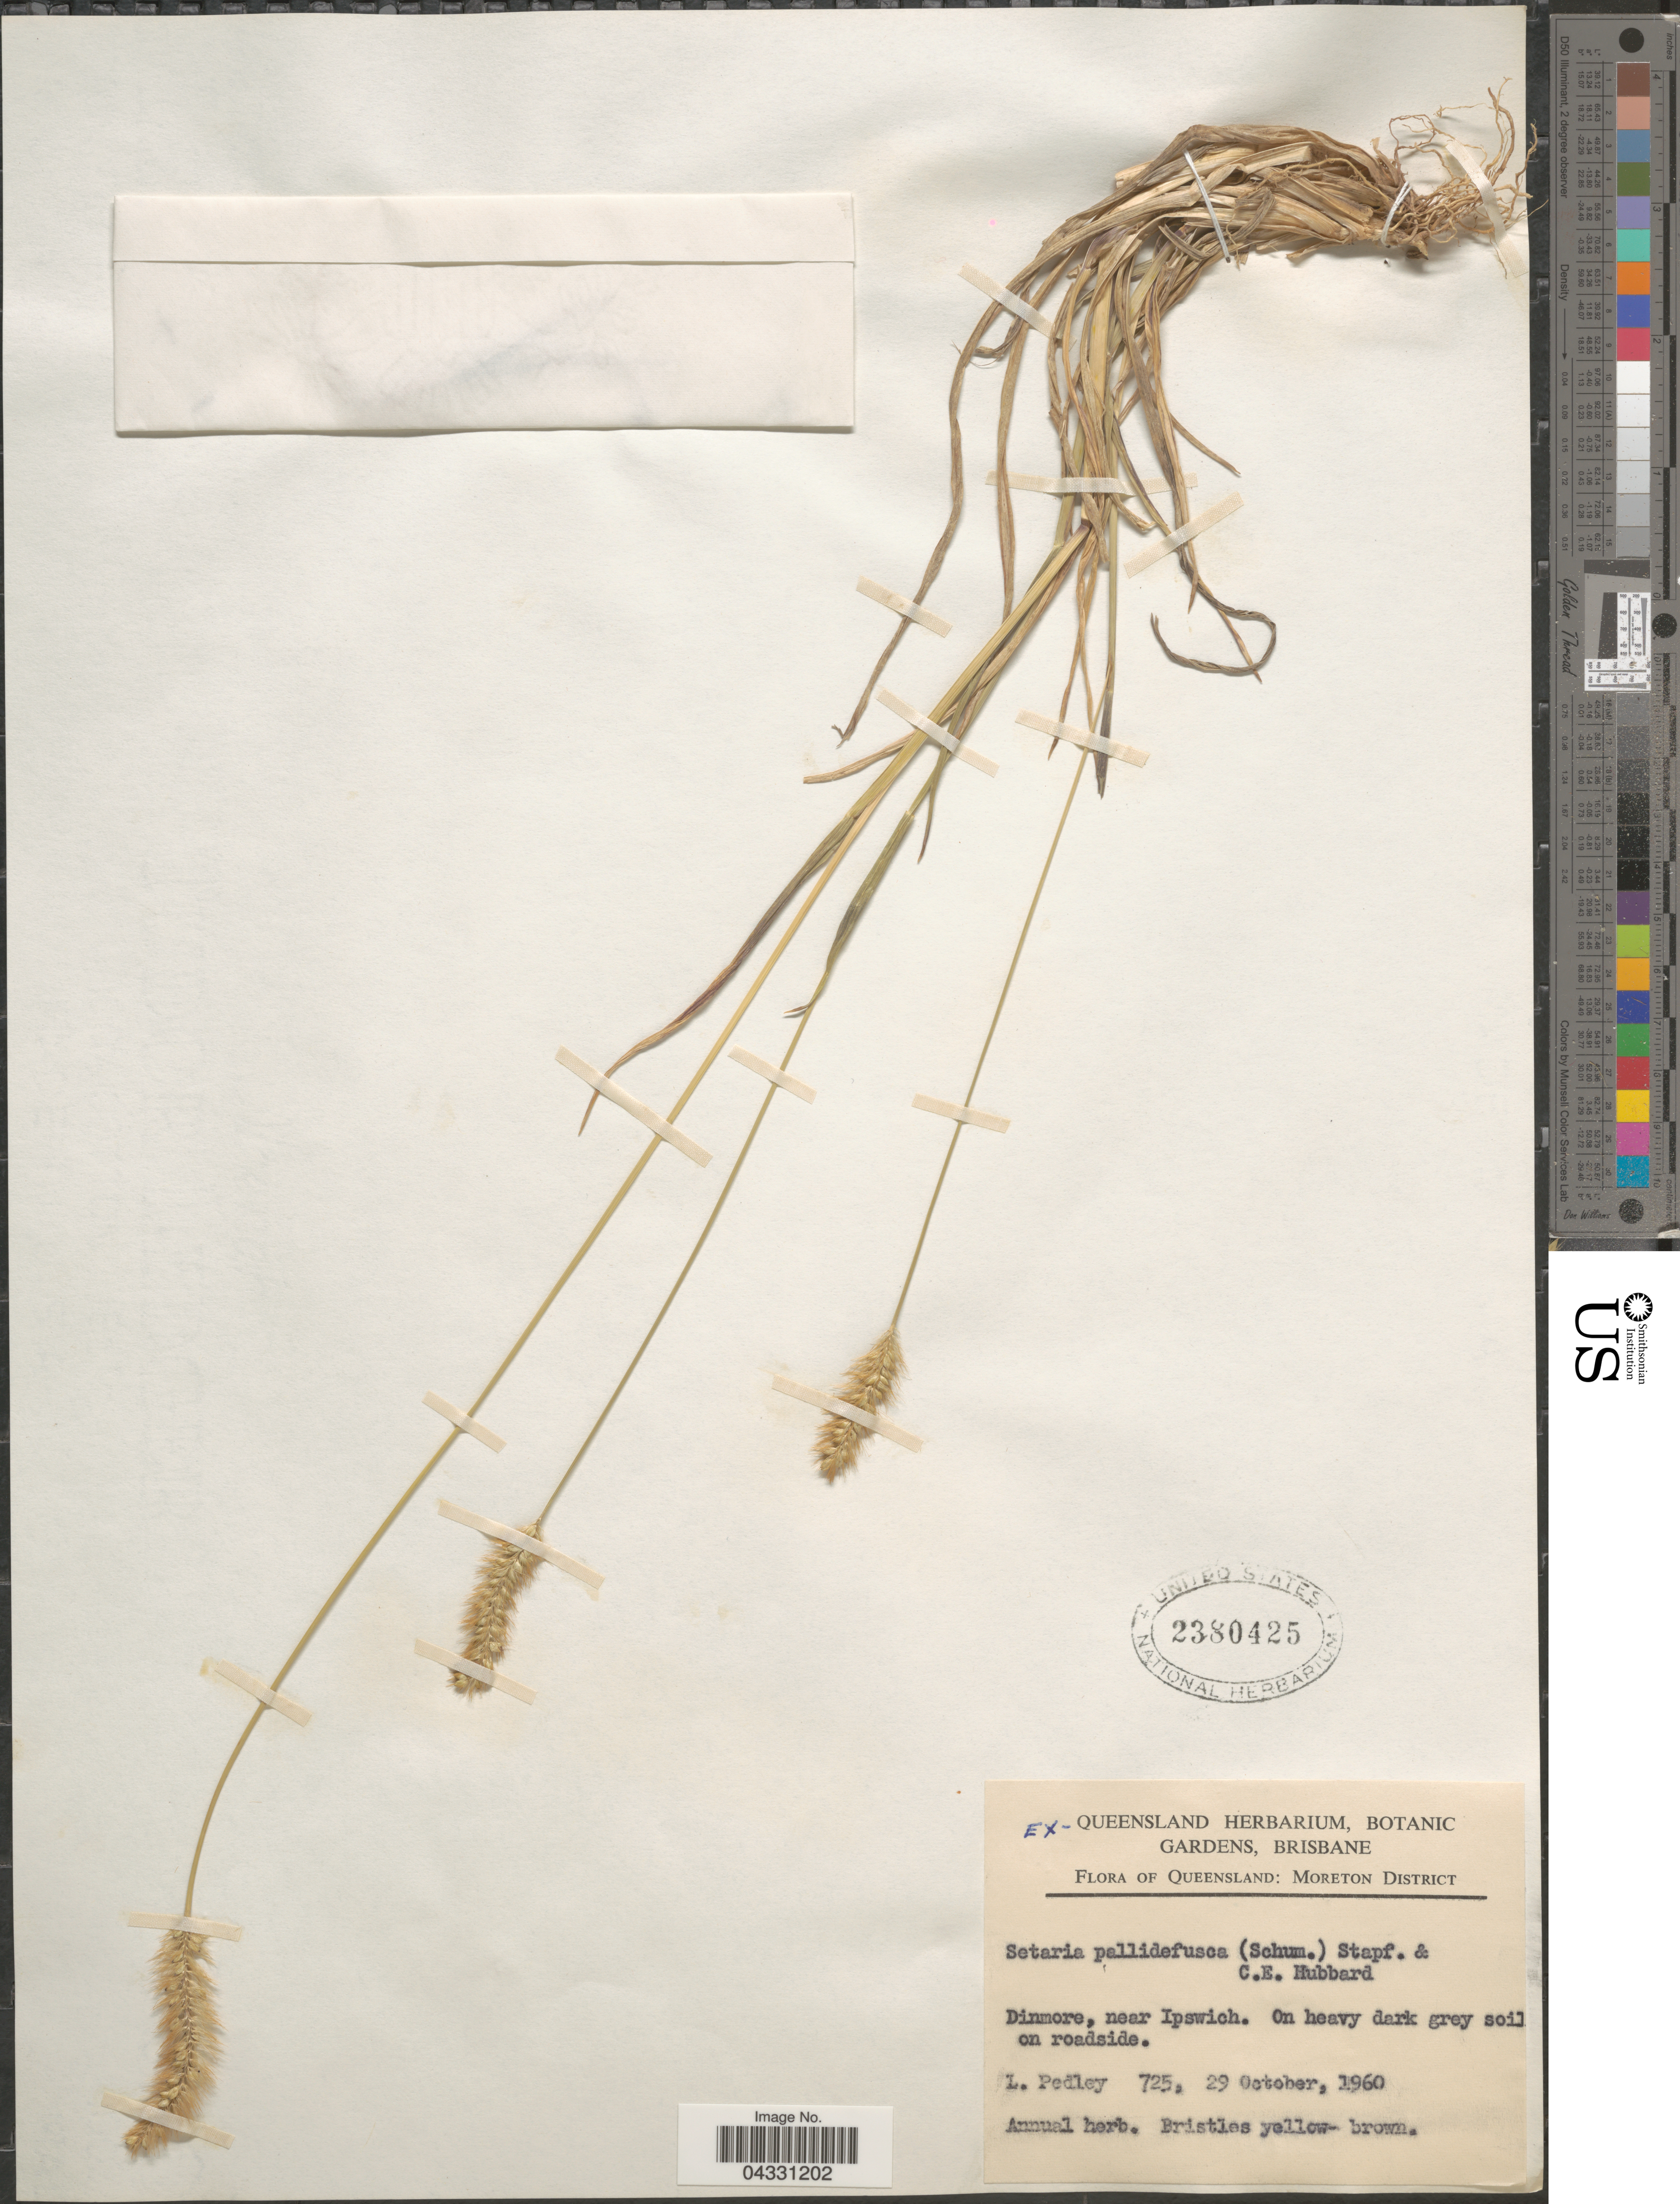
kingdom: Plantae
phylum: Tracheophyta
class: Liliopsida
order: Poales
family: Poaceae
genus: Setaria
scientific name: Setaria pallide-fusca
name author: (Schumach.) Stapf & C.E. Hubb.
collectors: L. Pedley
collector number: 725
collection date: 1960-10-29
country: Australia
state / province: Queensland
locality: Moreton District. Dinmore, near Ipswich.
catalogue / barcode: US 2380425